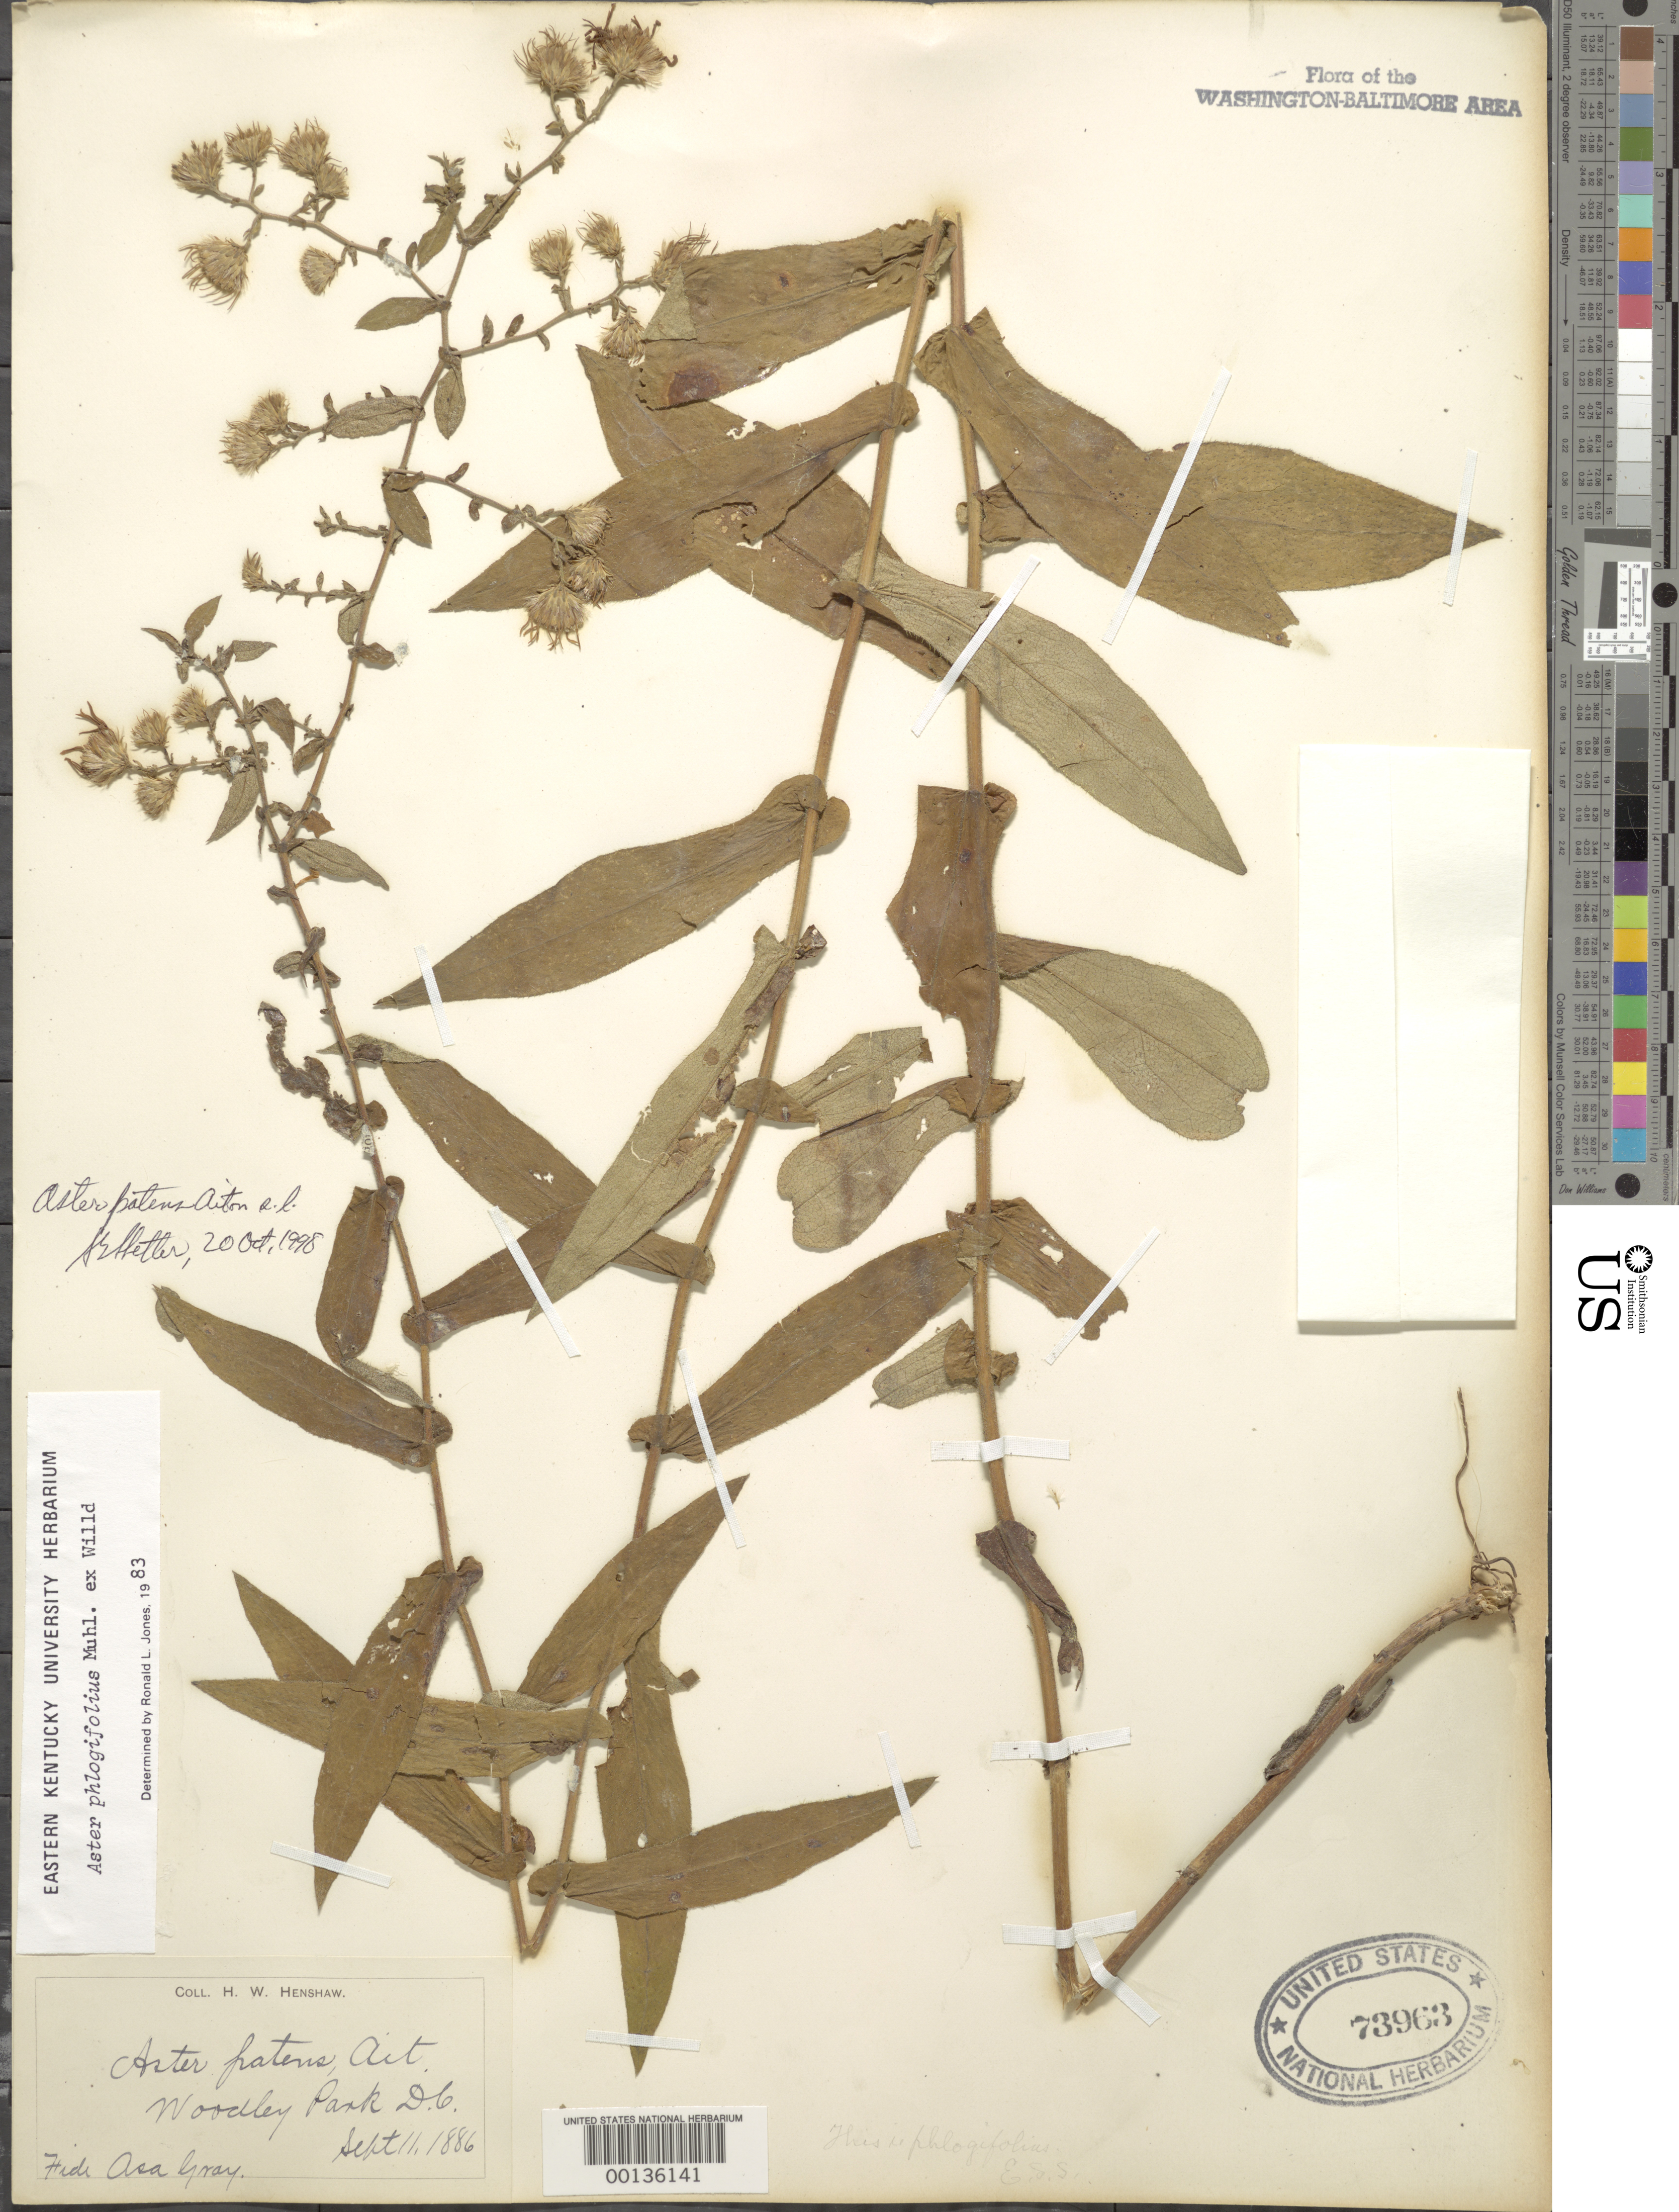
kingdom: Plantae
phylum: Tracheophyta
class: Magnoliopsida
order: Asterales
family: Asteraceae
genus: Symphyotrichum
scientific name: Symphyotrichum phlogifolium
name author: (Muhl. ex Willd.) G.L. Nesom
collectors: H. Henshaw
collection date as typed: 11 Sep 1886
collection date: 1886-09-11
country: United States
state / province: District of Columbia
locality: Woodley Park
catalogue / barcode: US 73963